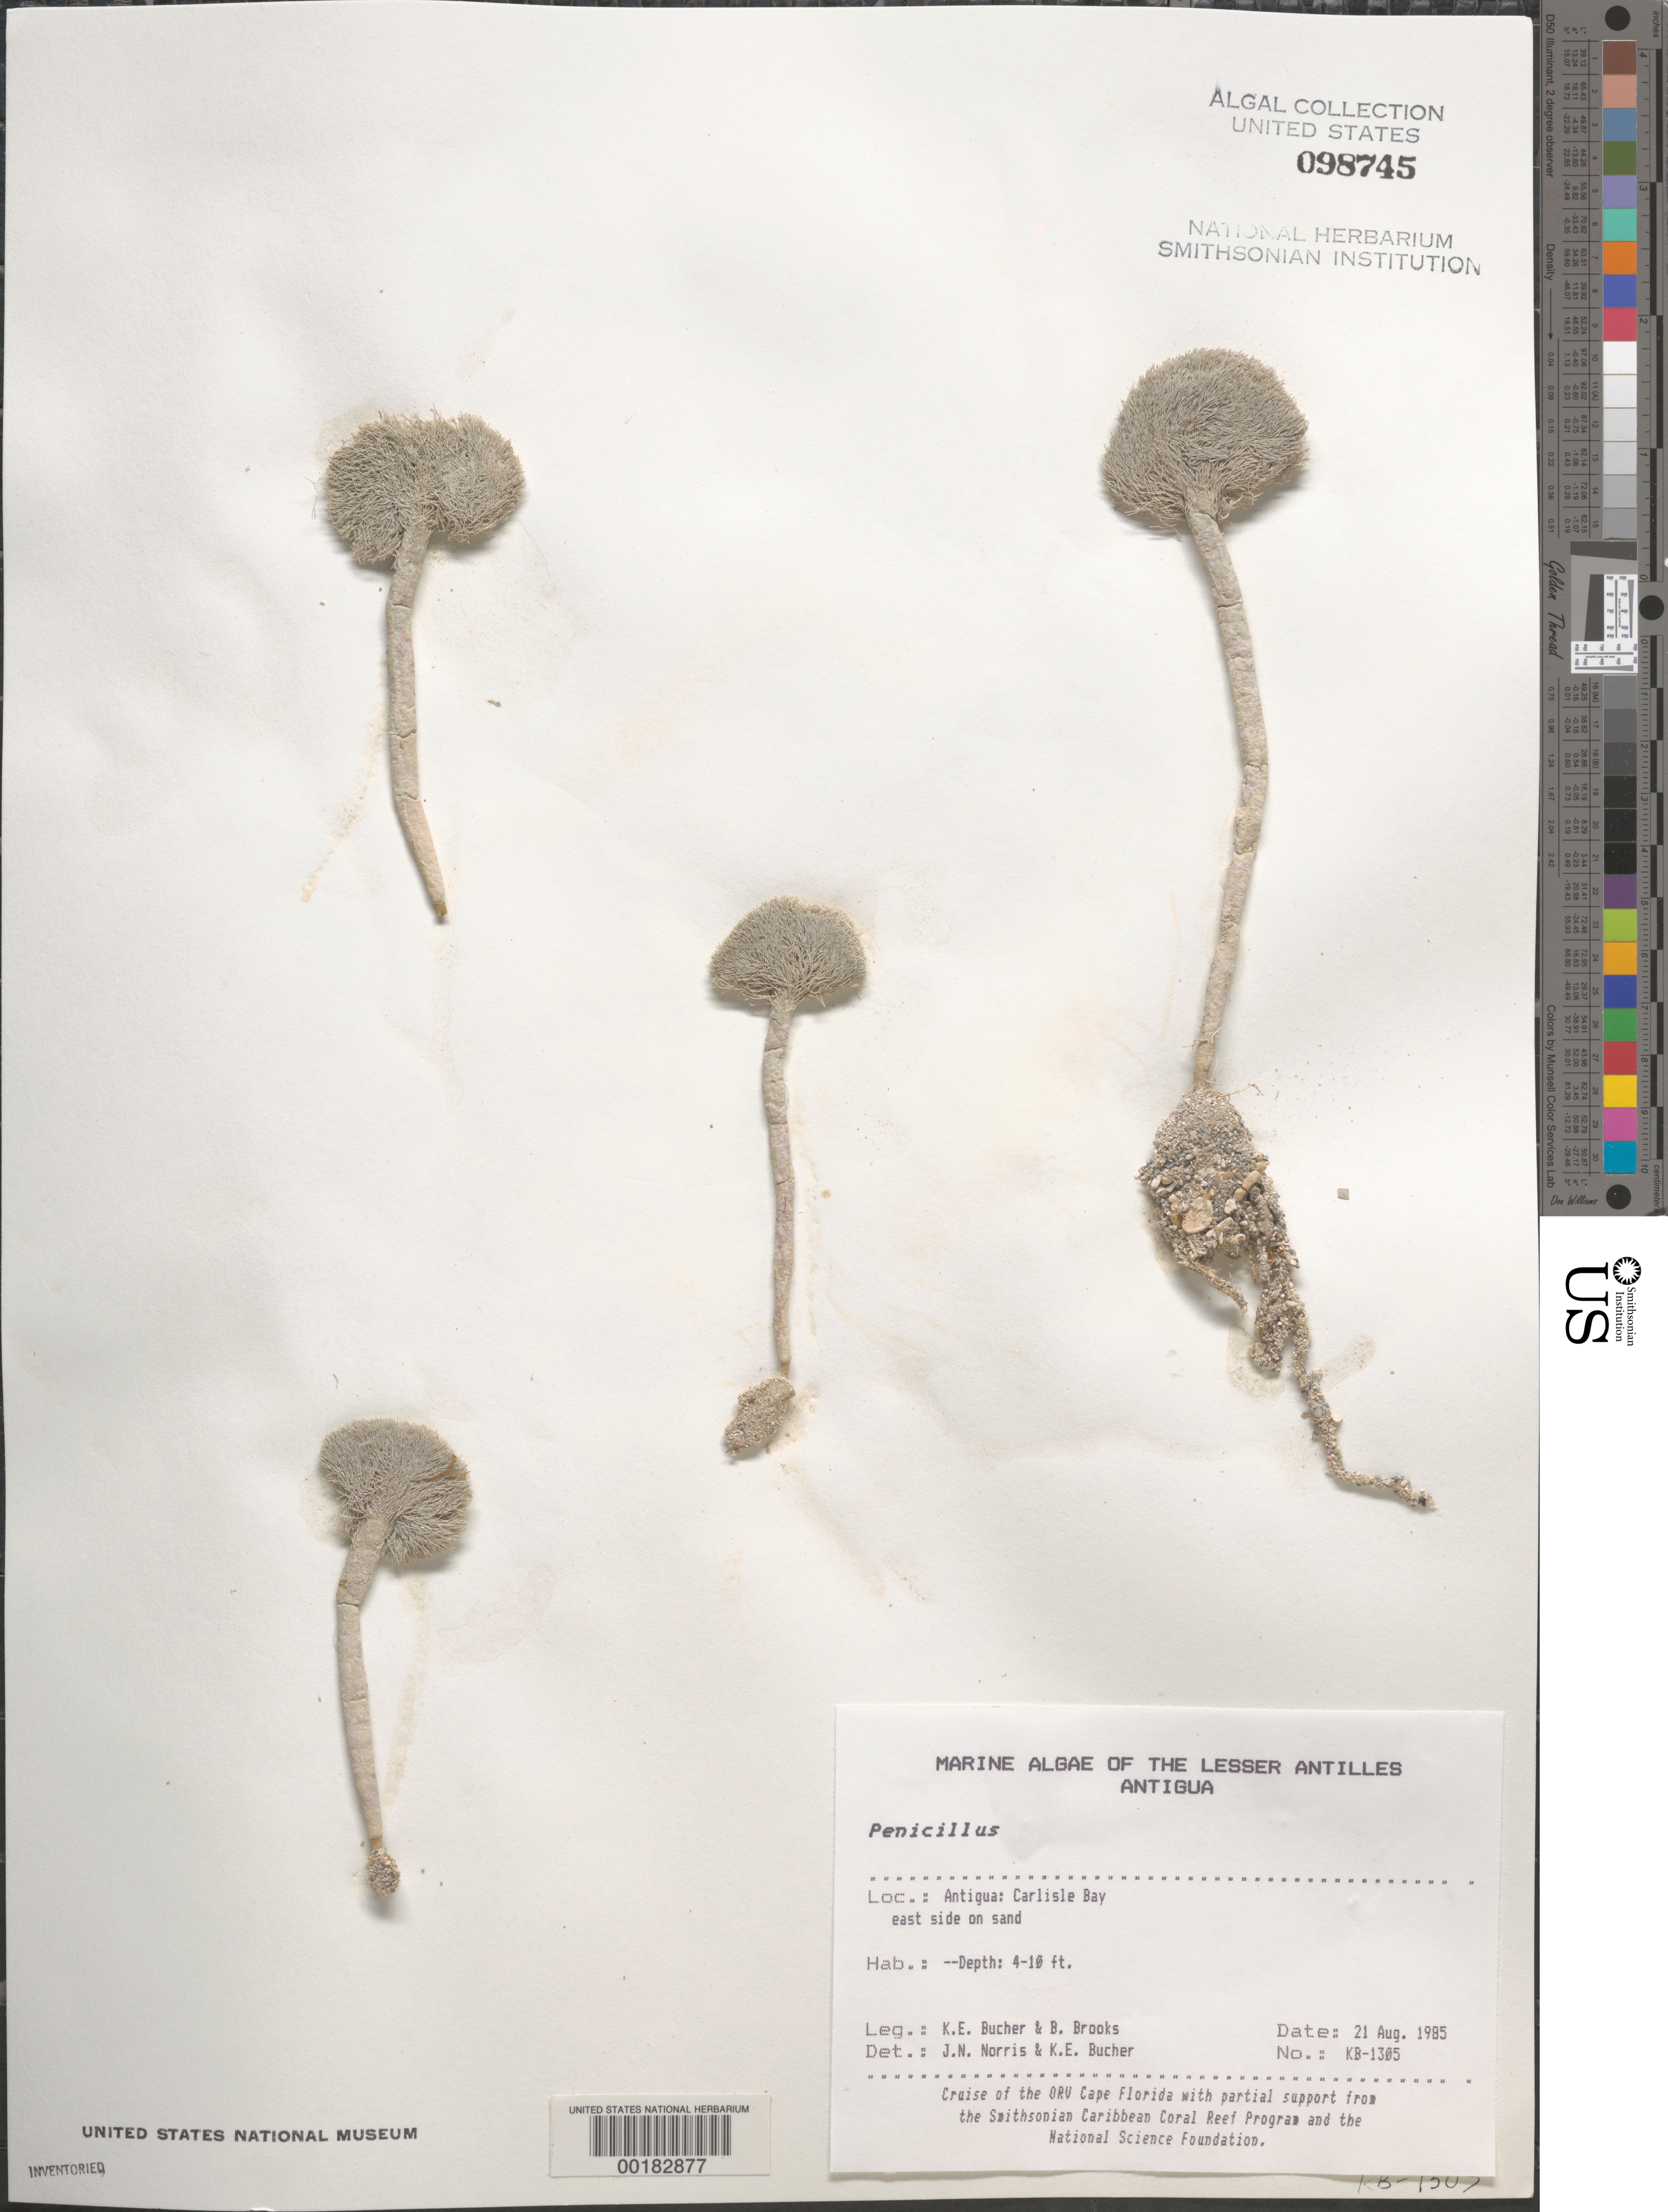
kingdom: Plantae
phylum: Chlorophyta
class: Ulvophyceae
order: Bryopsidales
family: Udoteaceae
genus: Penicillus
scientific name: Penicillus sp.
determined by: Norris, J. N.; Bucher, K. E.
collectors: K. E. Bucher & B. Brooks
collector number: KB-1305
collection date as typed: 21 Aug 1985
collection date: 1985-08-21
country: Antigua and Barbuda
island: Antigua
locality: Carlisle Bay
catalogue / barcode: US 98745